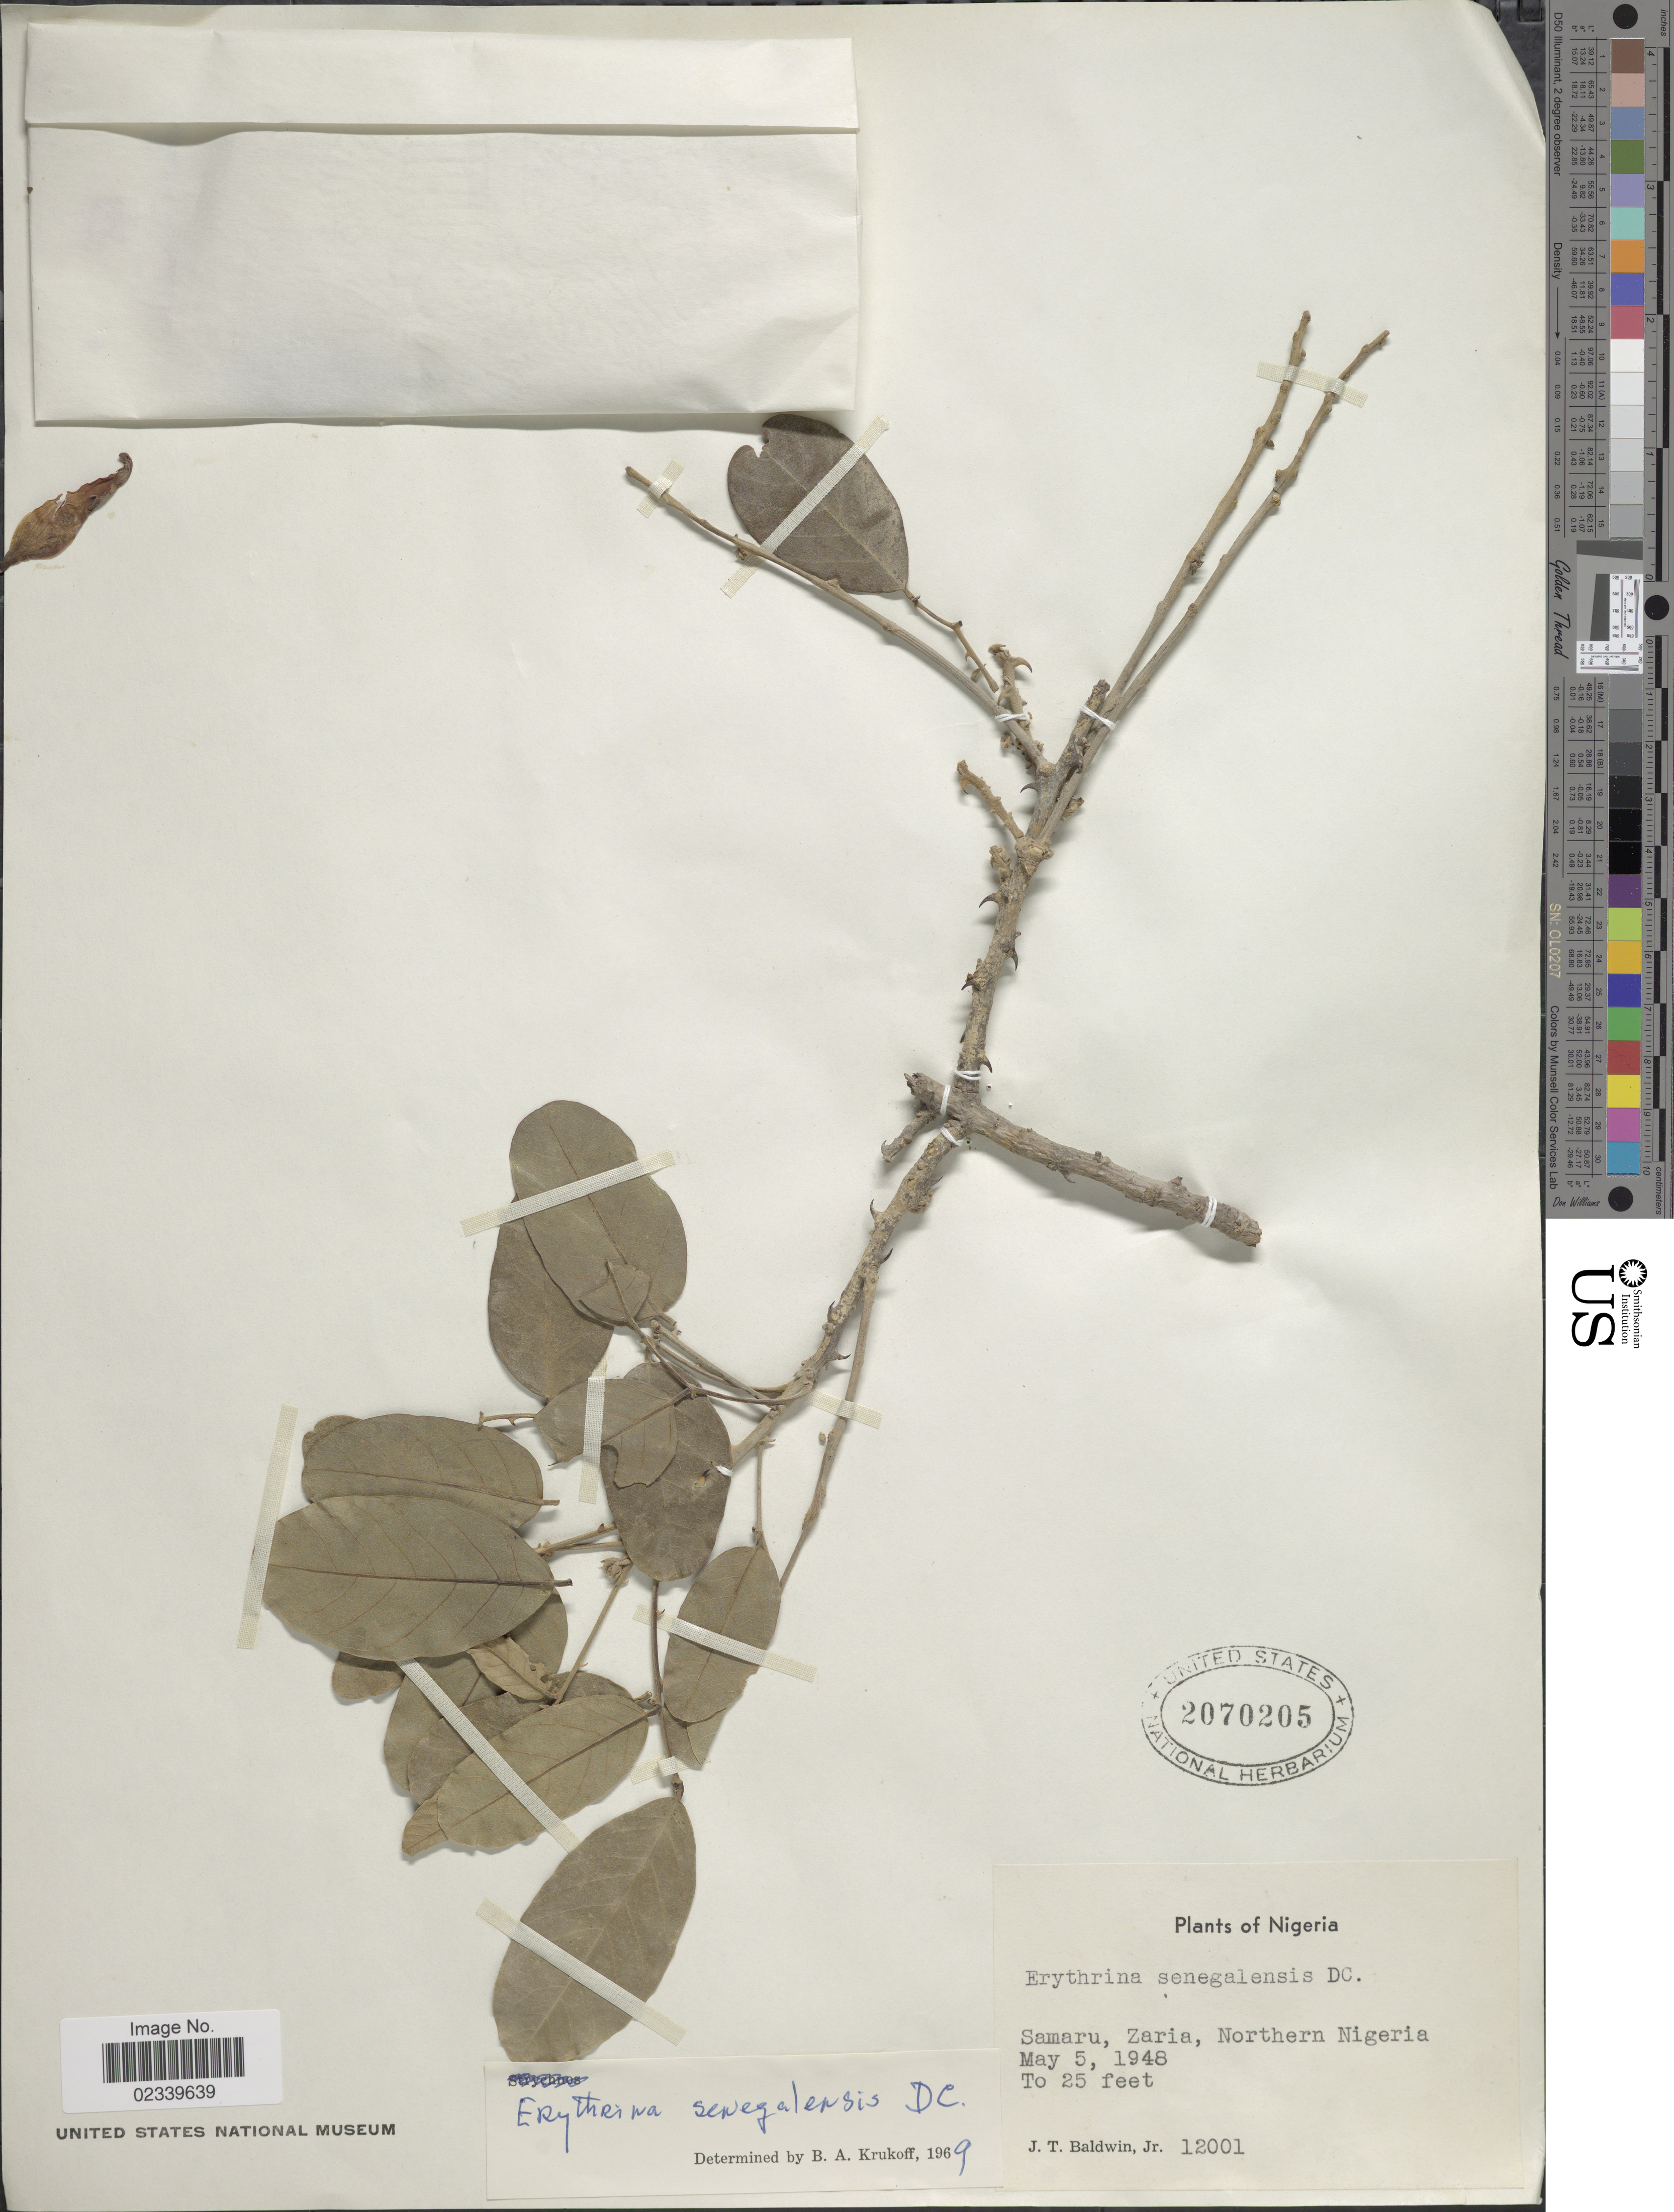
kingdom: Plantae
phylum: Tracheophyta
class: Magnoliopsida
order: Fabales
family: Fabaceae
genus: Erythrina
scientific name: Erythrina senegalensis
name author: DC.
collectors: J. T. Baldwin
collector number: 12001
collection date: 1948-05-05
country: Nigeria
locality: Samaru, Zaria, Northern Nigeria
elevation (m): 8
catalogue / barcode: US 2070205